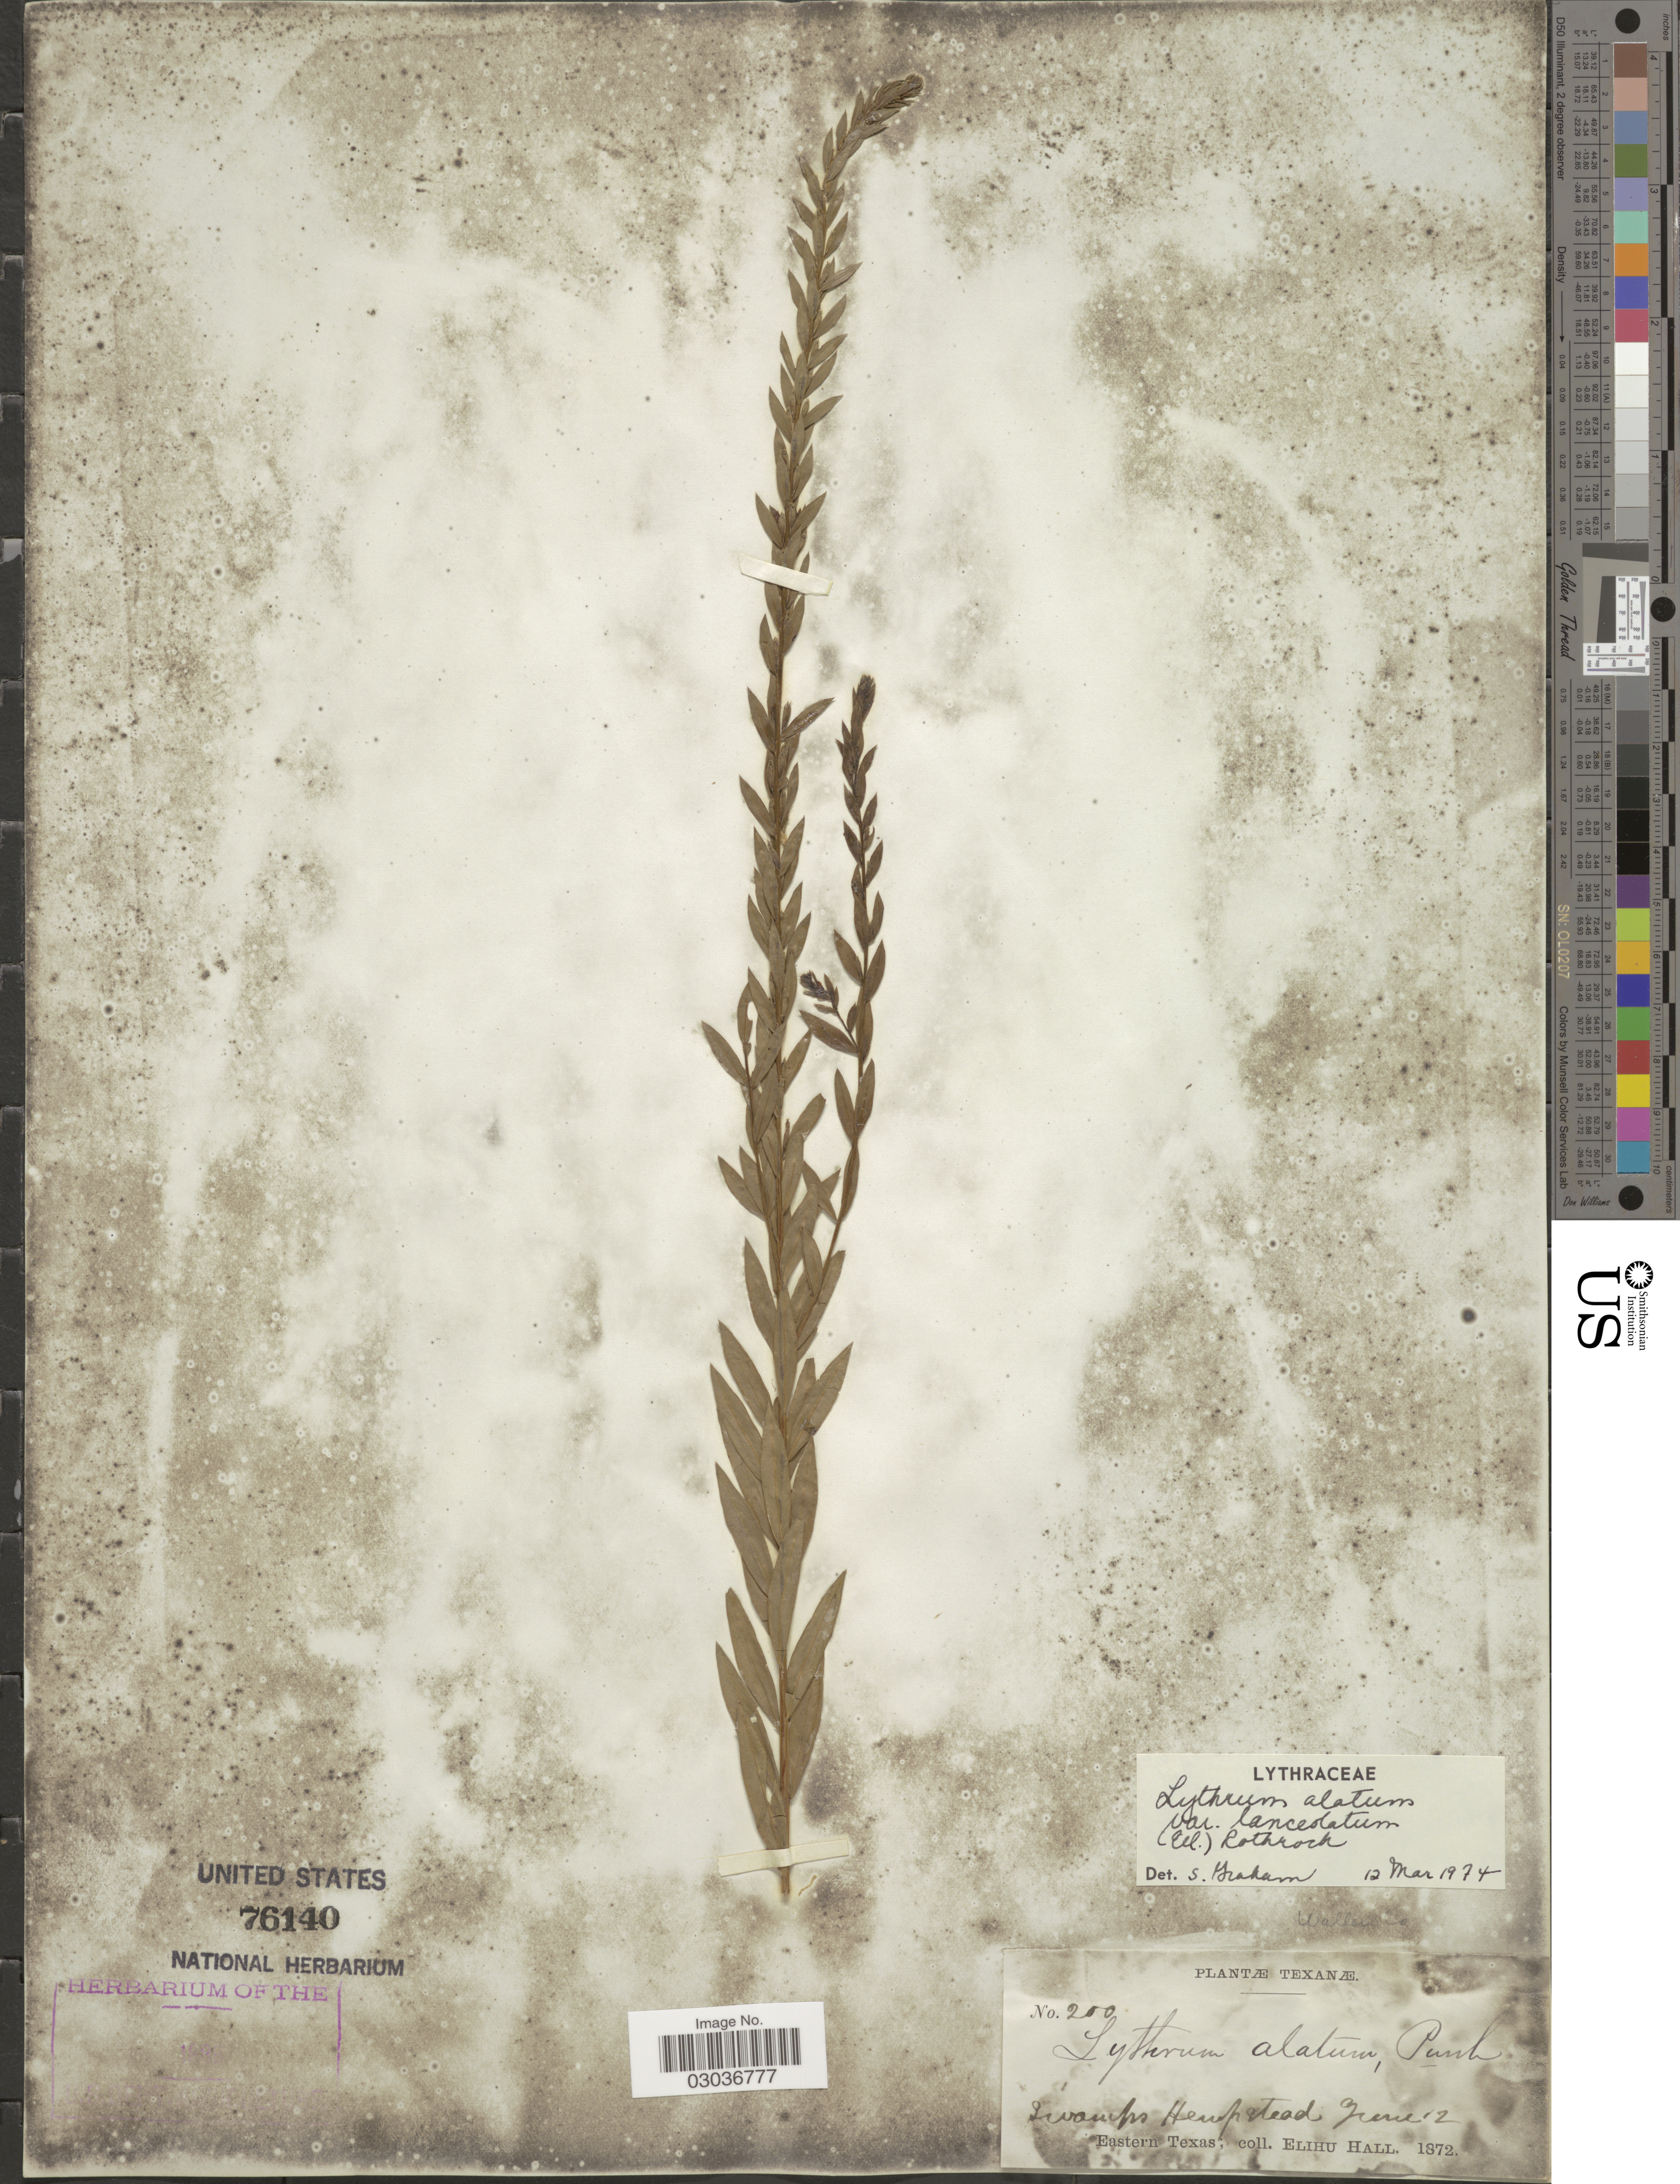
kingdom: Plantae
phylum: Tracheophyta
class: Magnoliopsida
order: Myrtales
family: Lythraceae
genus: Lythrum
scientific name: Lythrum alatum var. lanceolatum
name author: (Elliott) A. Gray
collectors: E. Hall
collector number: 200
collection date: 1872-06-12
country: United States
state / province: Texas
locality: Swamps Hempstead, Eastern Texas. Waller Co.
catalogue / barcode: US 76140